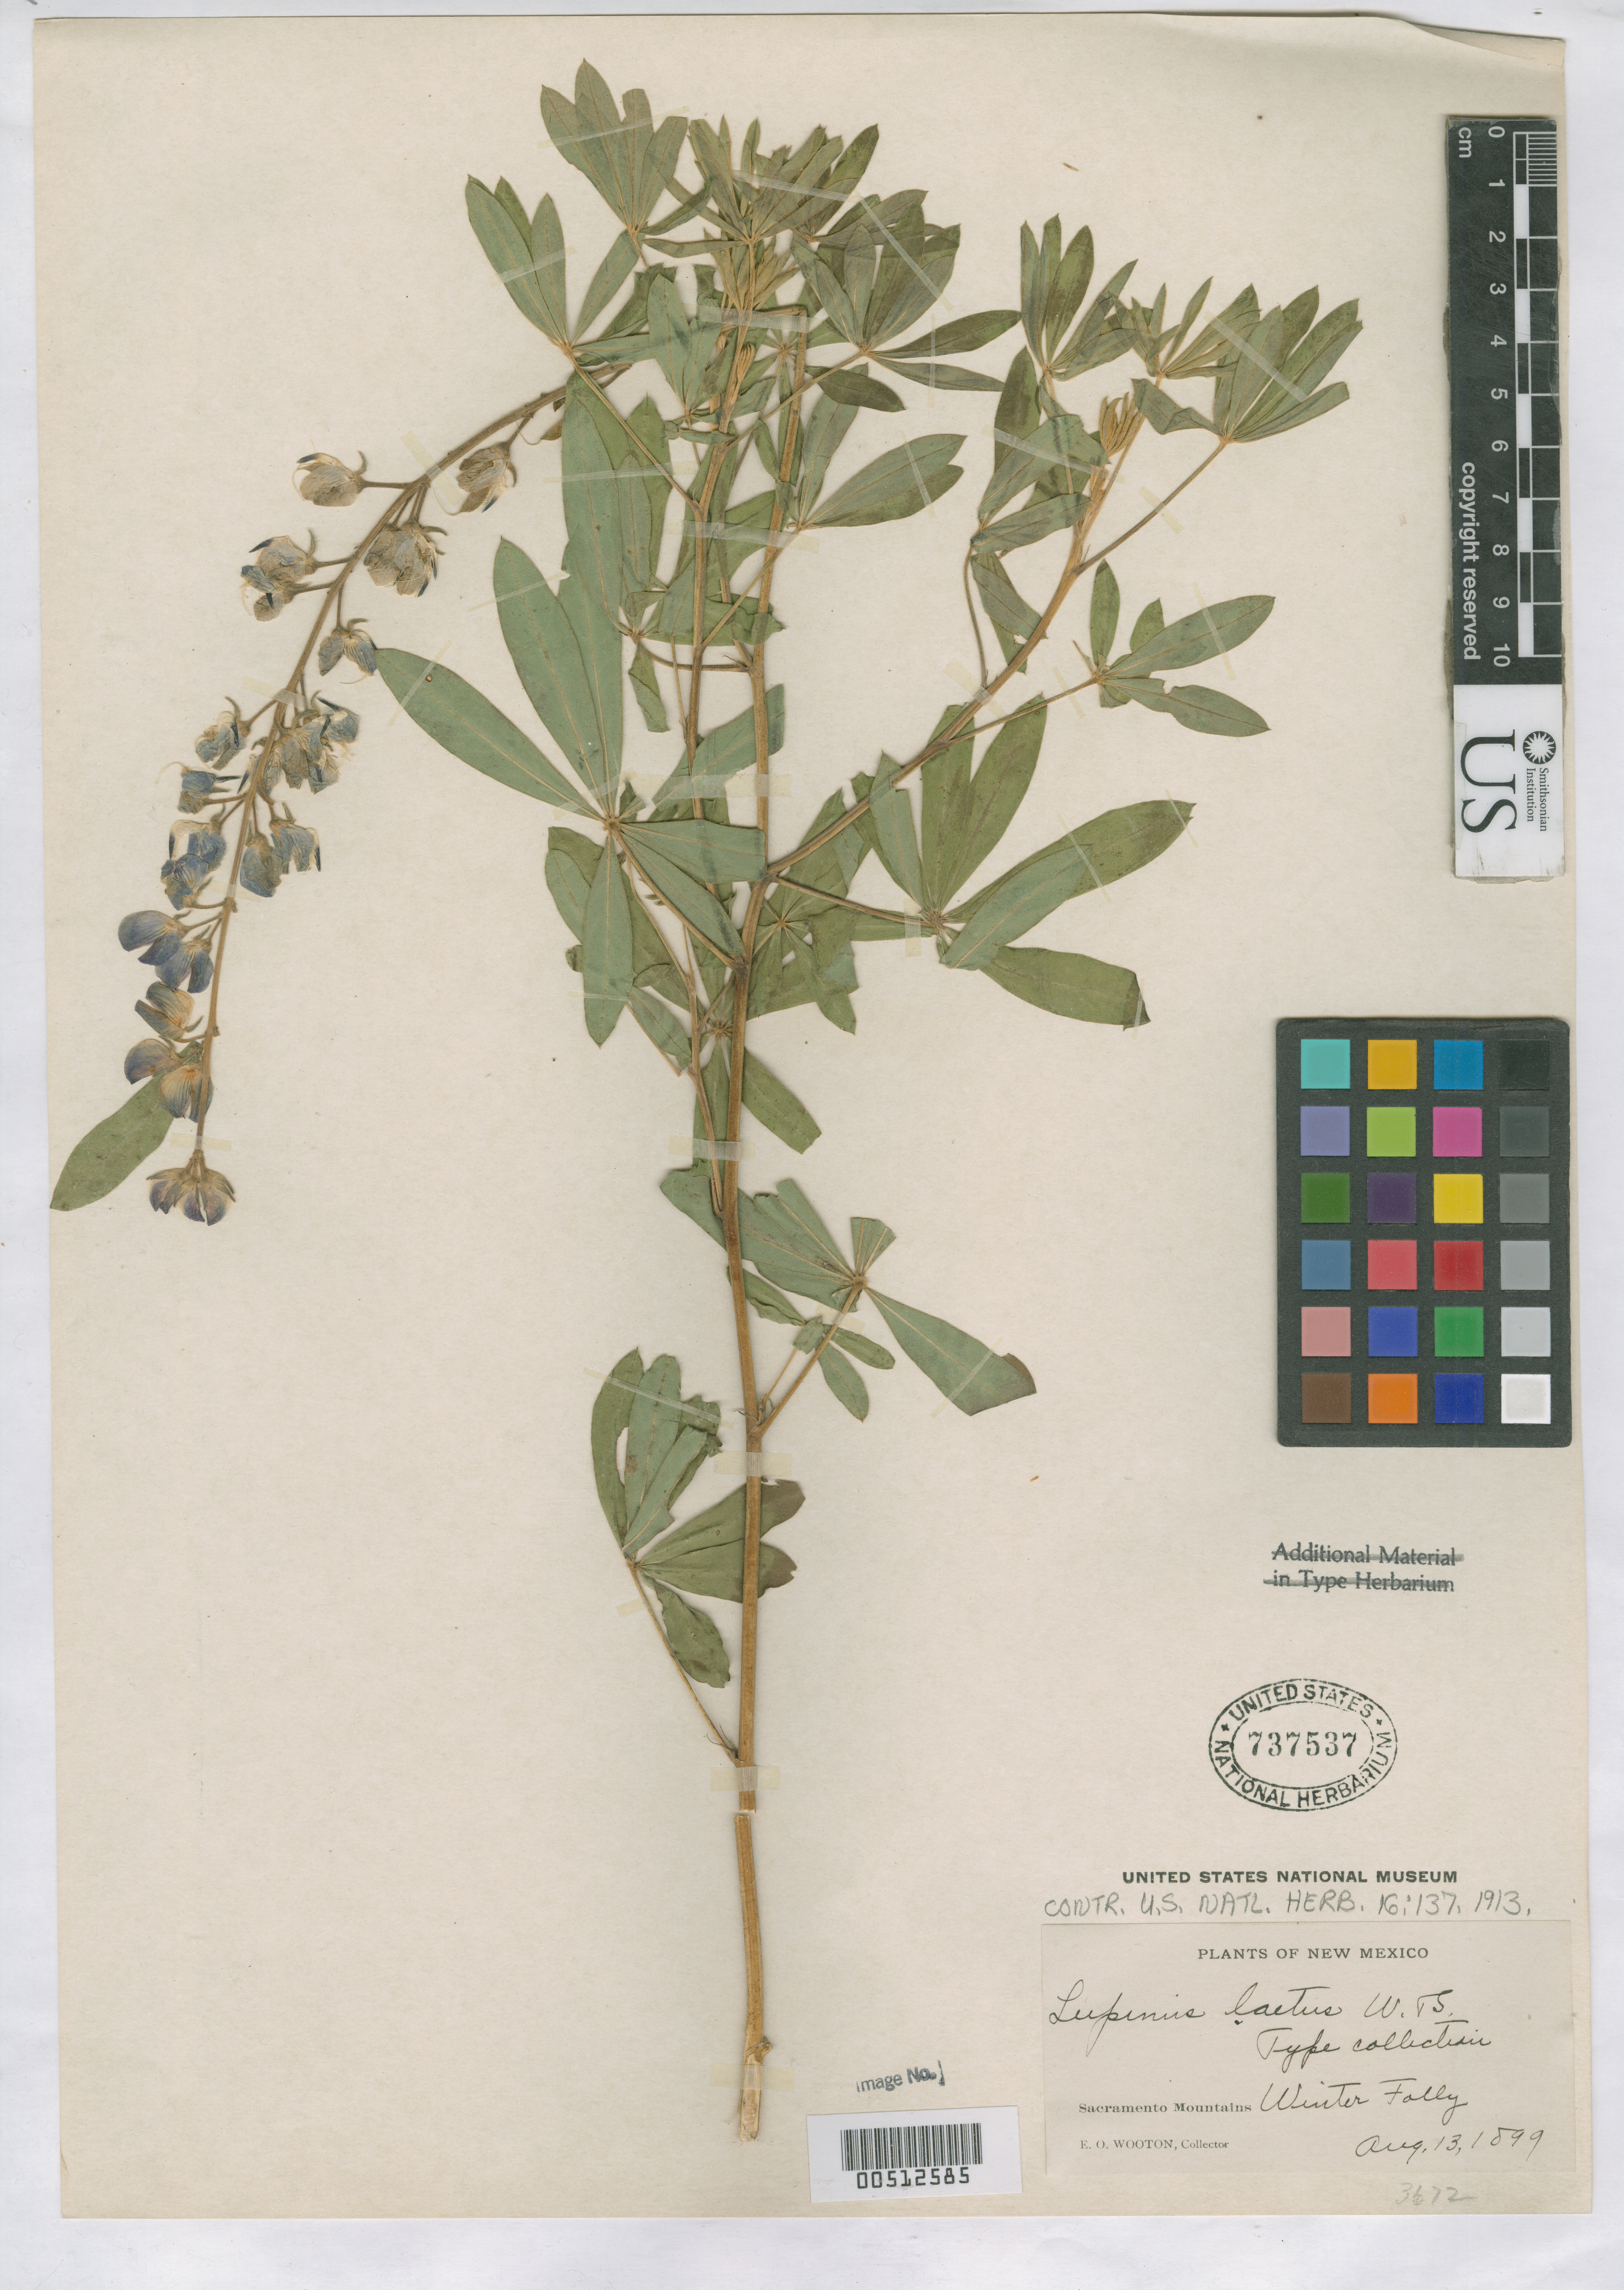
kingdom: Plantae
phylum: Tracheophyta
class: Magnoliopsida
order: Fabales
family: Fabaceae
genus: Lupinus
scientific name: Lupinus laetus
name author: Wooton & Standl.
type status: Isotype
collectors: E. O. Wooton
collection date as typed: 13 Aug 1899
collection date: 1899-08-13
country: United States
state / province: New Mexico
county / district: Otero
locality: Sacramento mountains. Winter Folly.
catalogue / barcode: US 737537